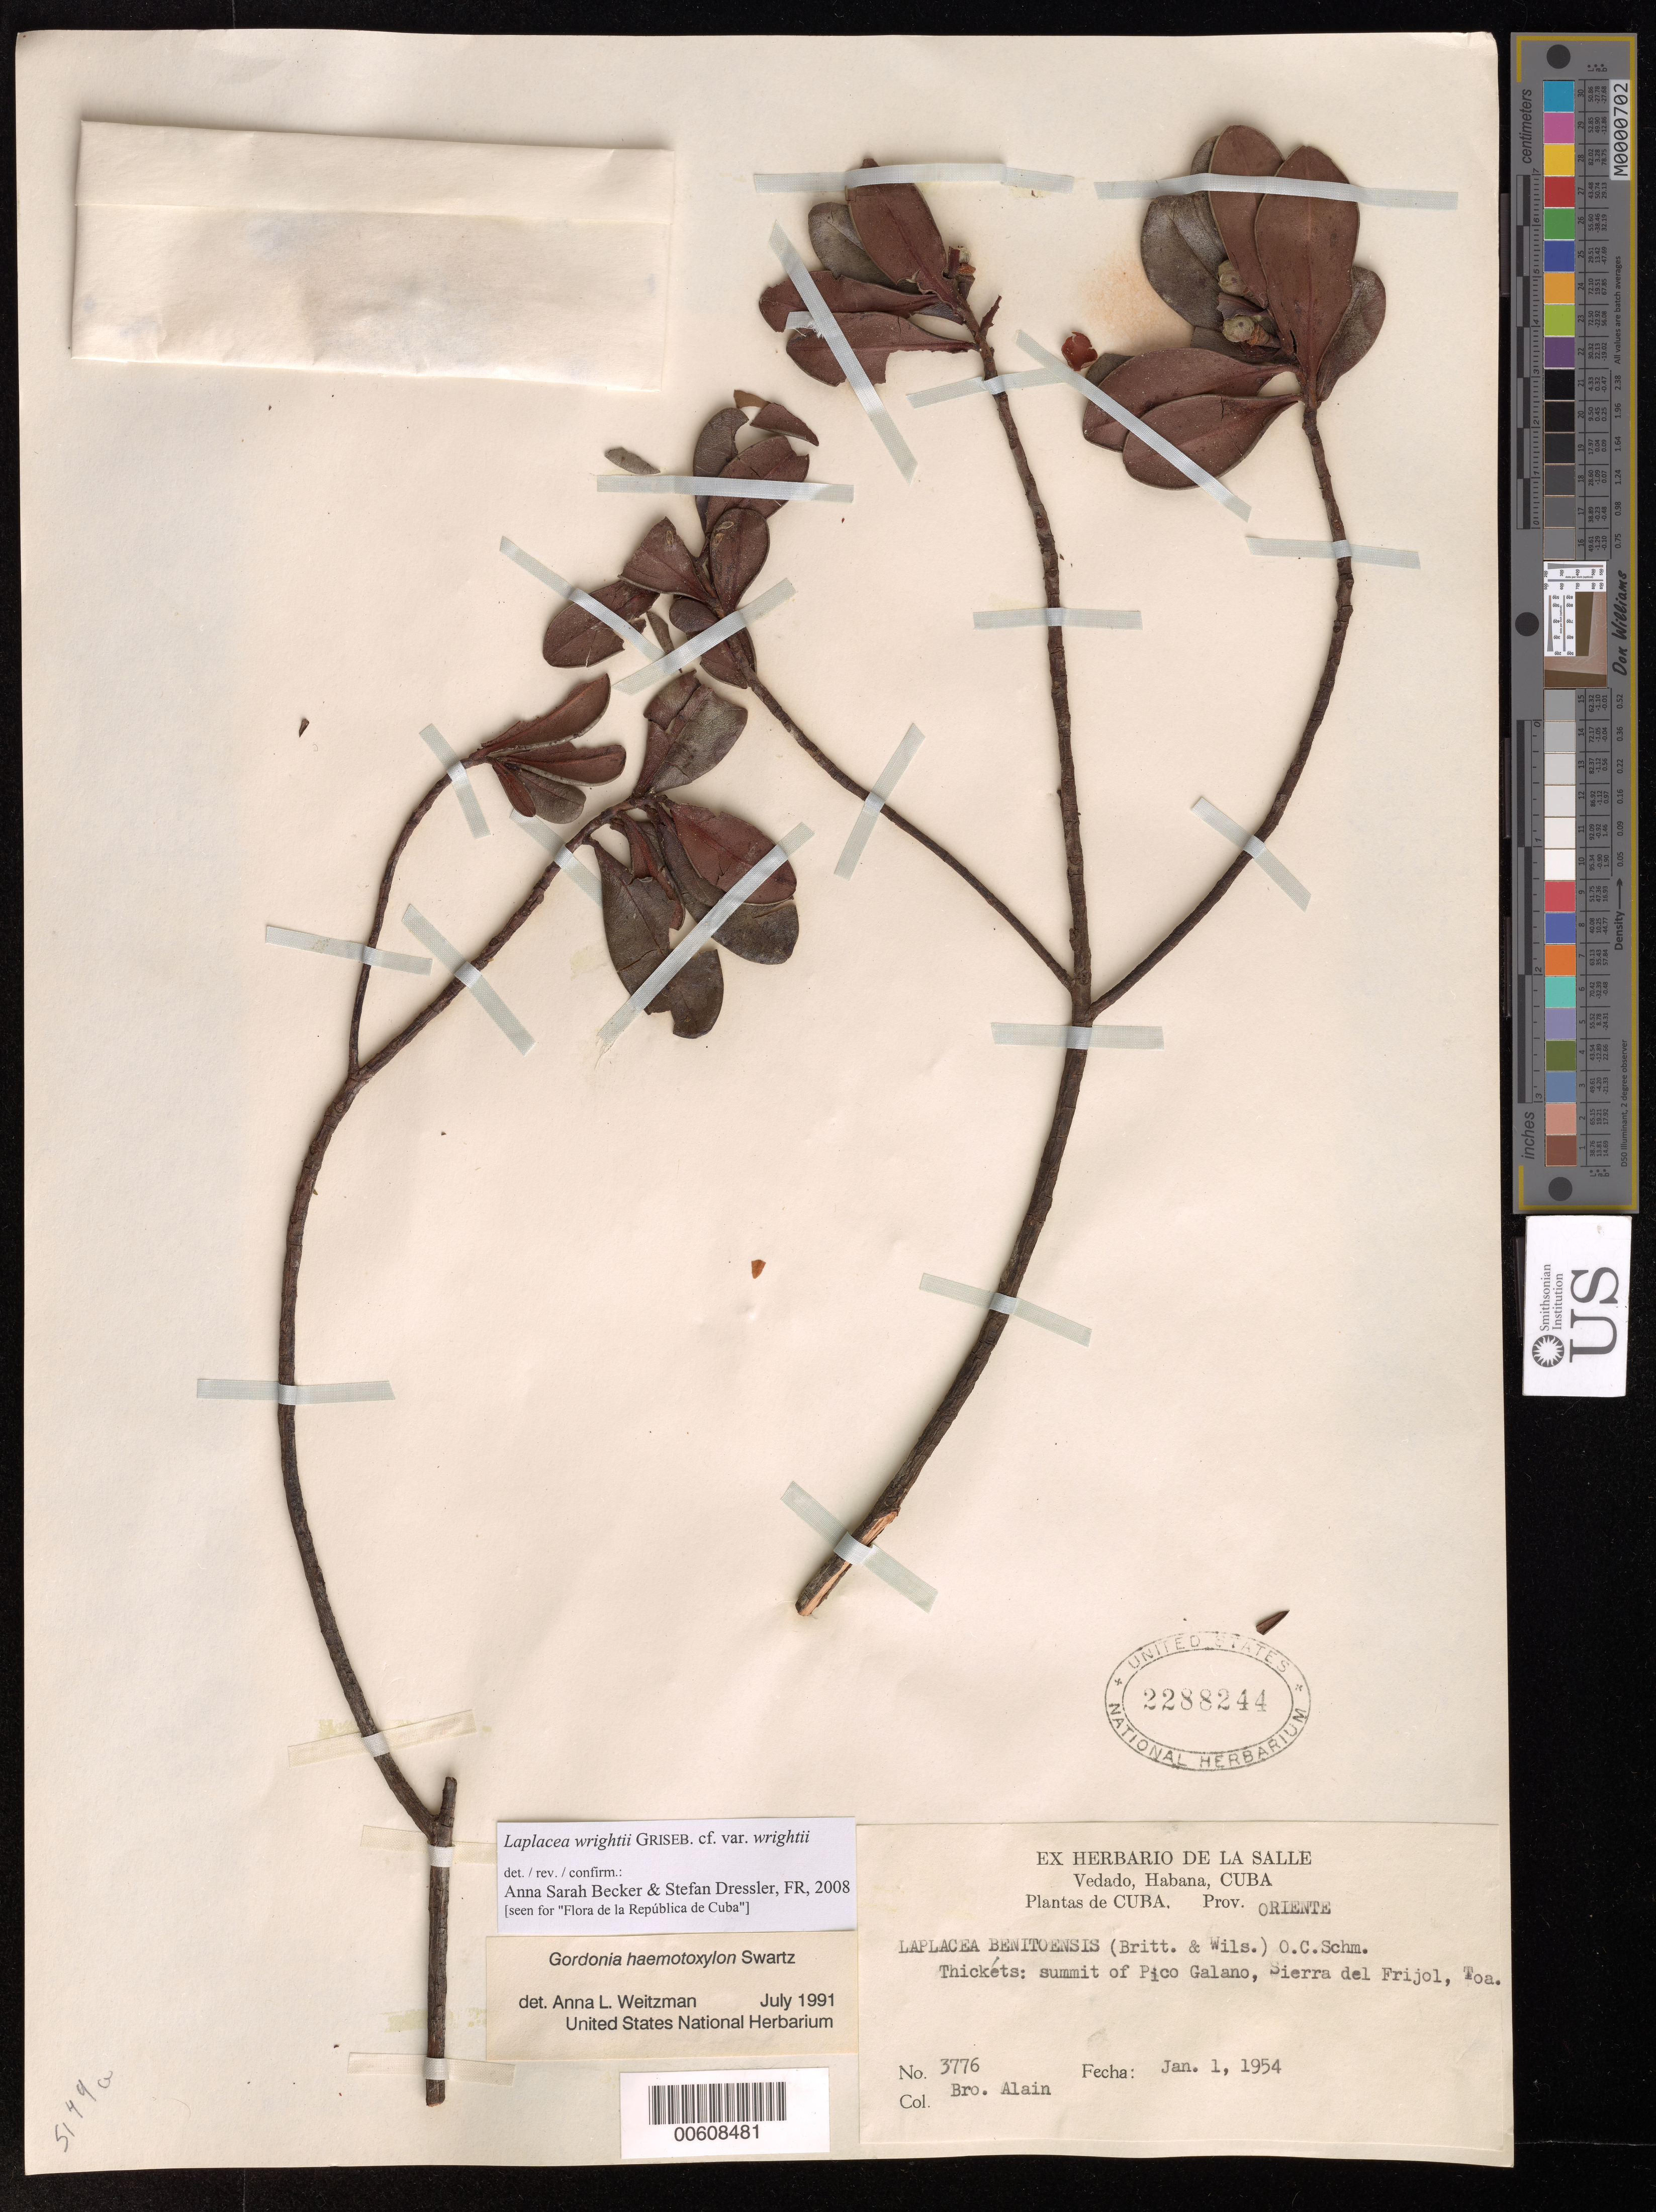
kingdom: Plantae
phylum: Tracheophyta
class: Magnoliopsida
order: Ericales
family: Theaceae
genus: Laplacea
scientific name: Laplacea wrightii var. wrightii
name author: Griseb.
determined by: Becker, Anna S.; Dressler, S.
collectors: A. H. Liogier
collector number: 3776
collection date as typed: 1 Jan 1954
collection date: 1954-01-01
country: Cuba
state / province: Oriente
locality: summit of Pico Galano, Sierra del Frijol, Toa.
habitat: Thickets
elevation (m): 1000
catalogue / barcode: US 2288244